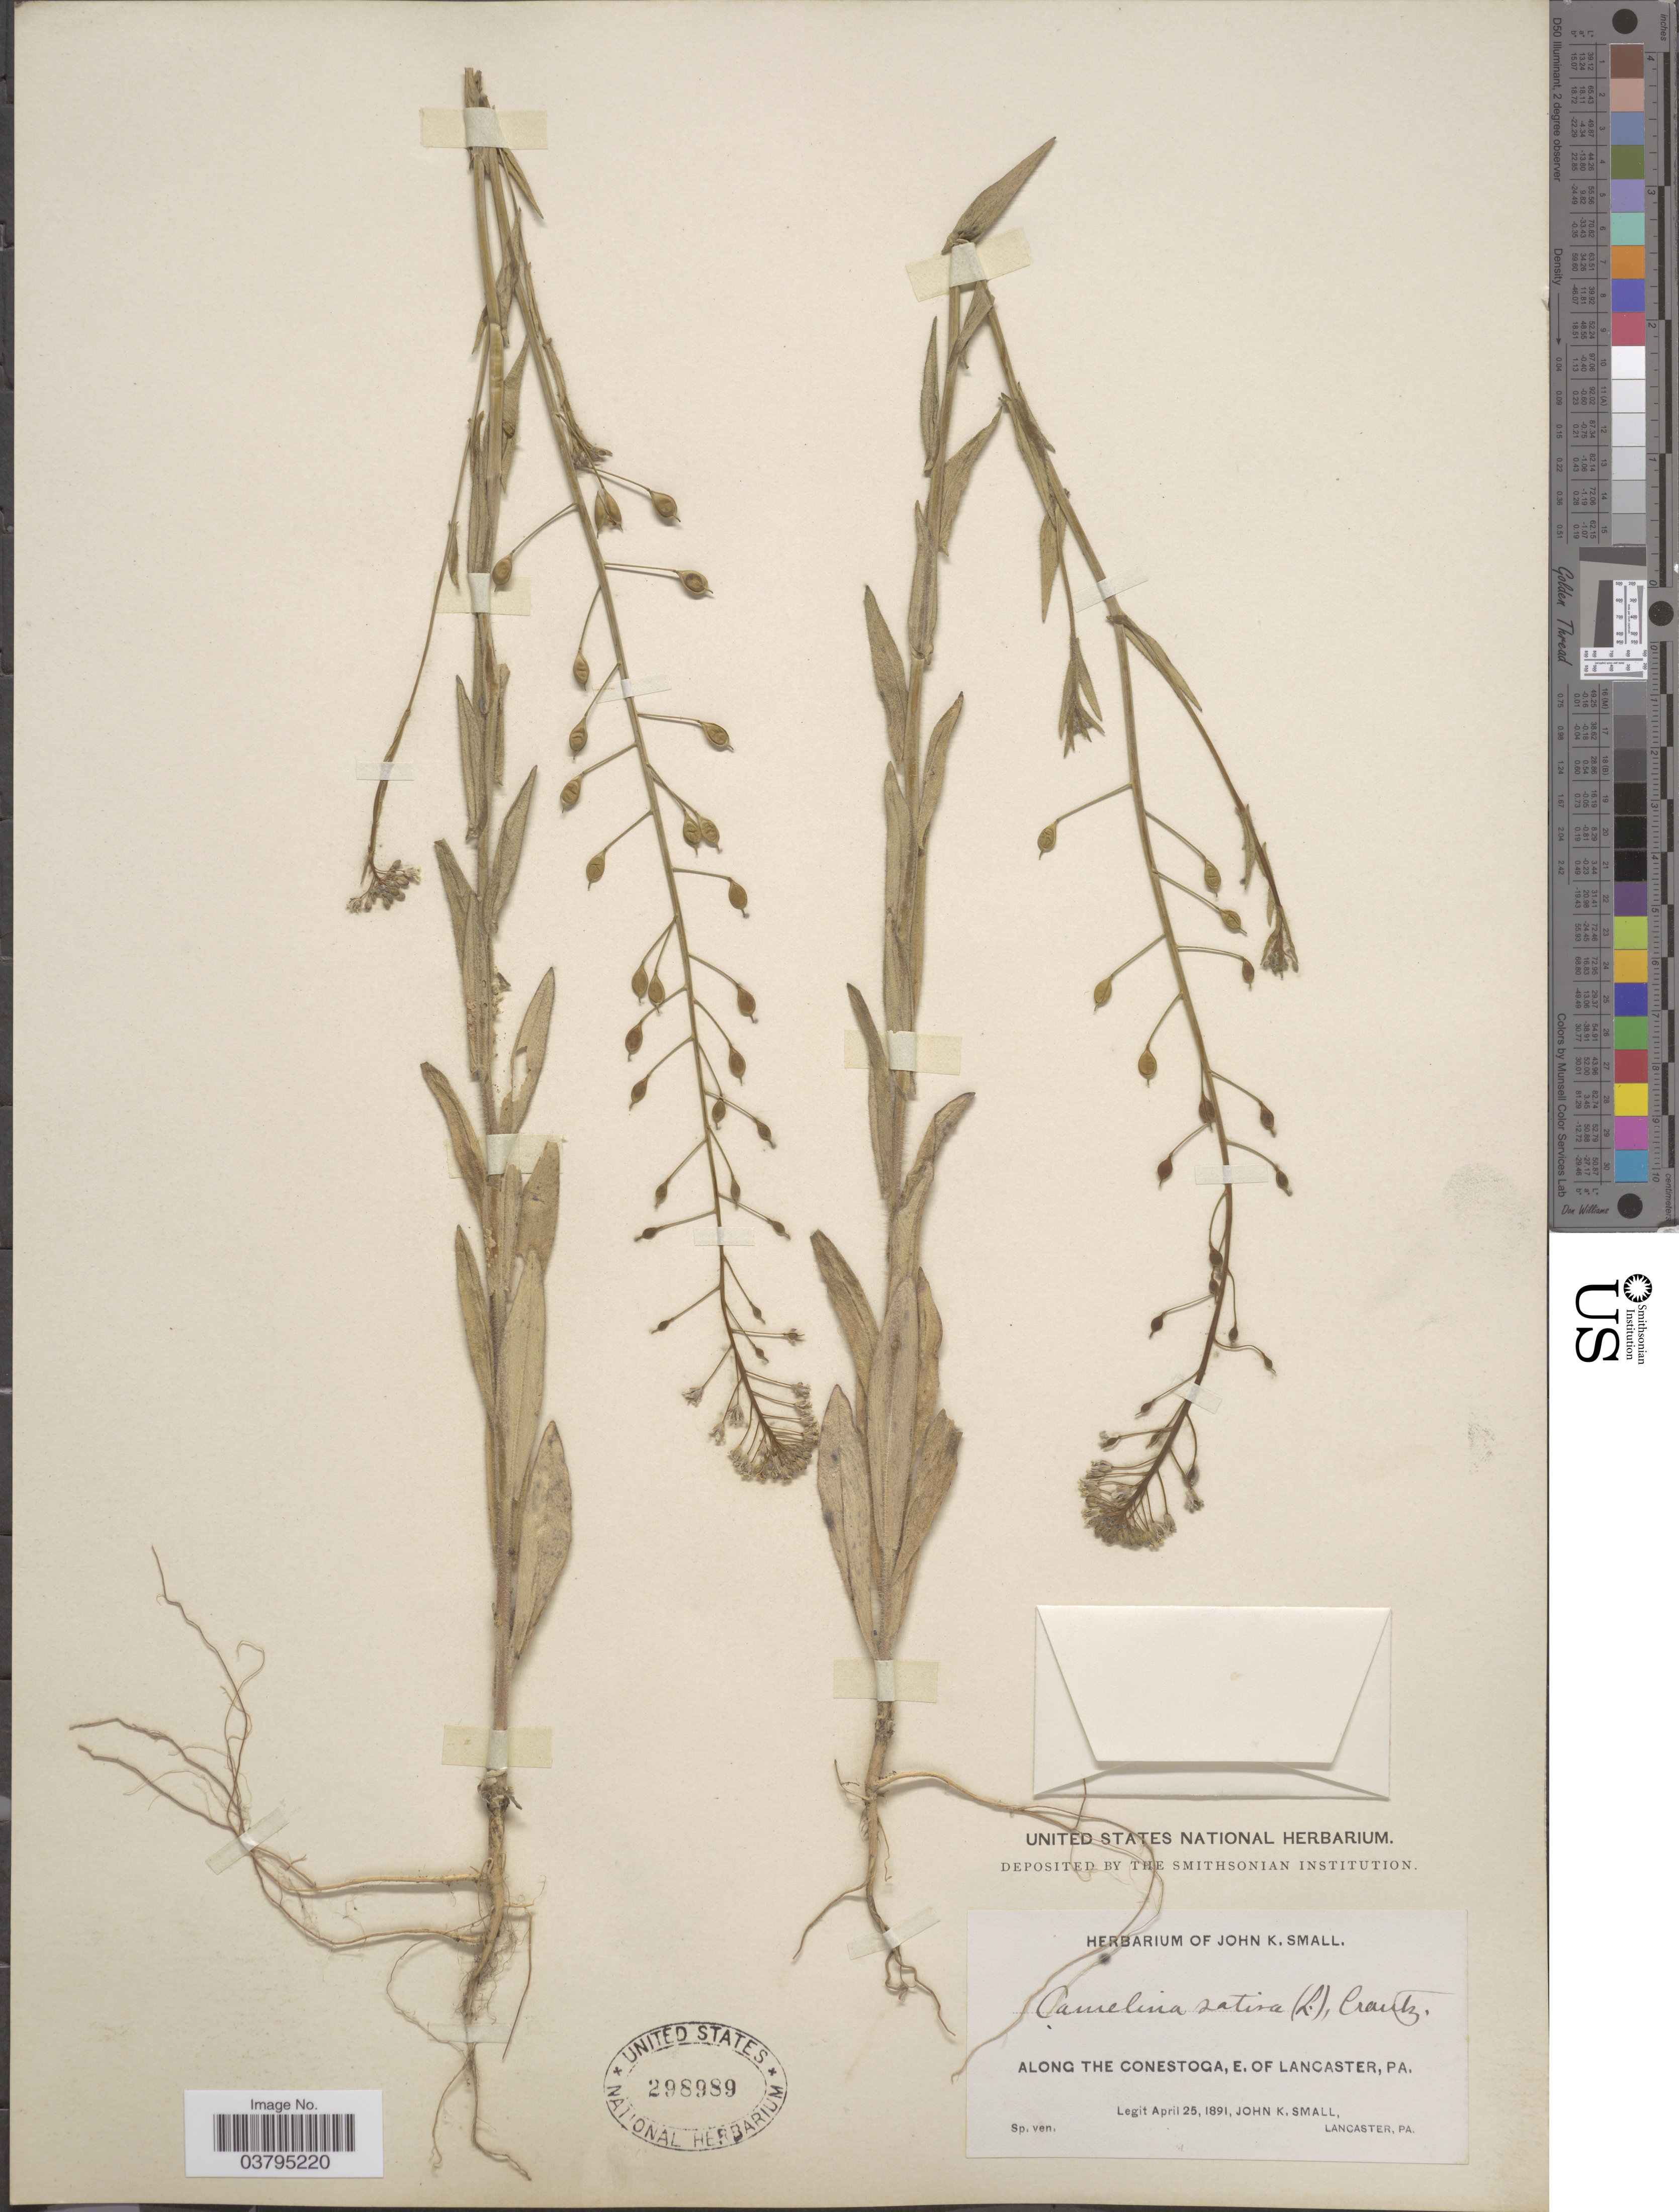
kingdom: Plantae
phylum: Tracheophyta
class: Magnoliopsida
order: Brassicales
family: Brassicaceae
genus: Camelina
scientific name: Camelina microcarpa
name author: DC.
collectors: J. K. Small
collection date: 1891-04-25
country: United States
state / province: Pennsylvania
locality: Along the Conestoga, E. of Lancaster.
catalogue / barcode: US 298989